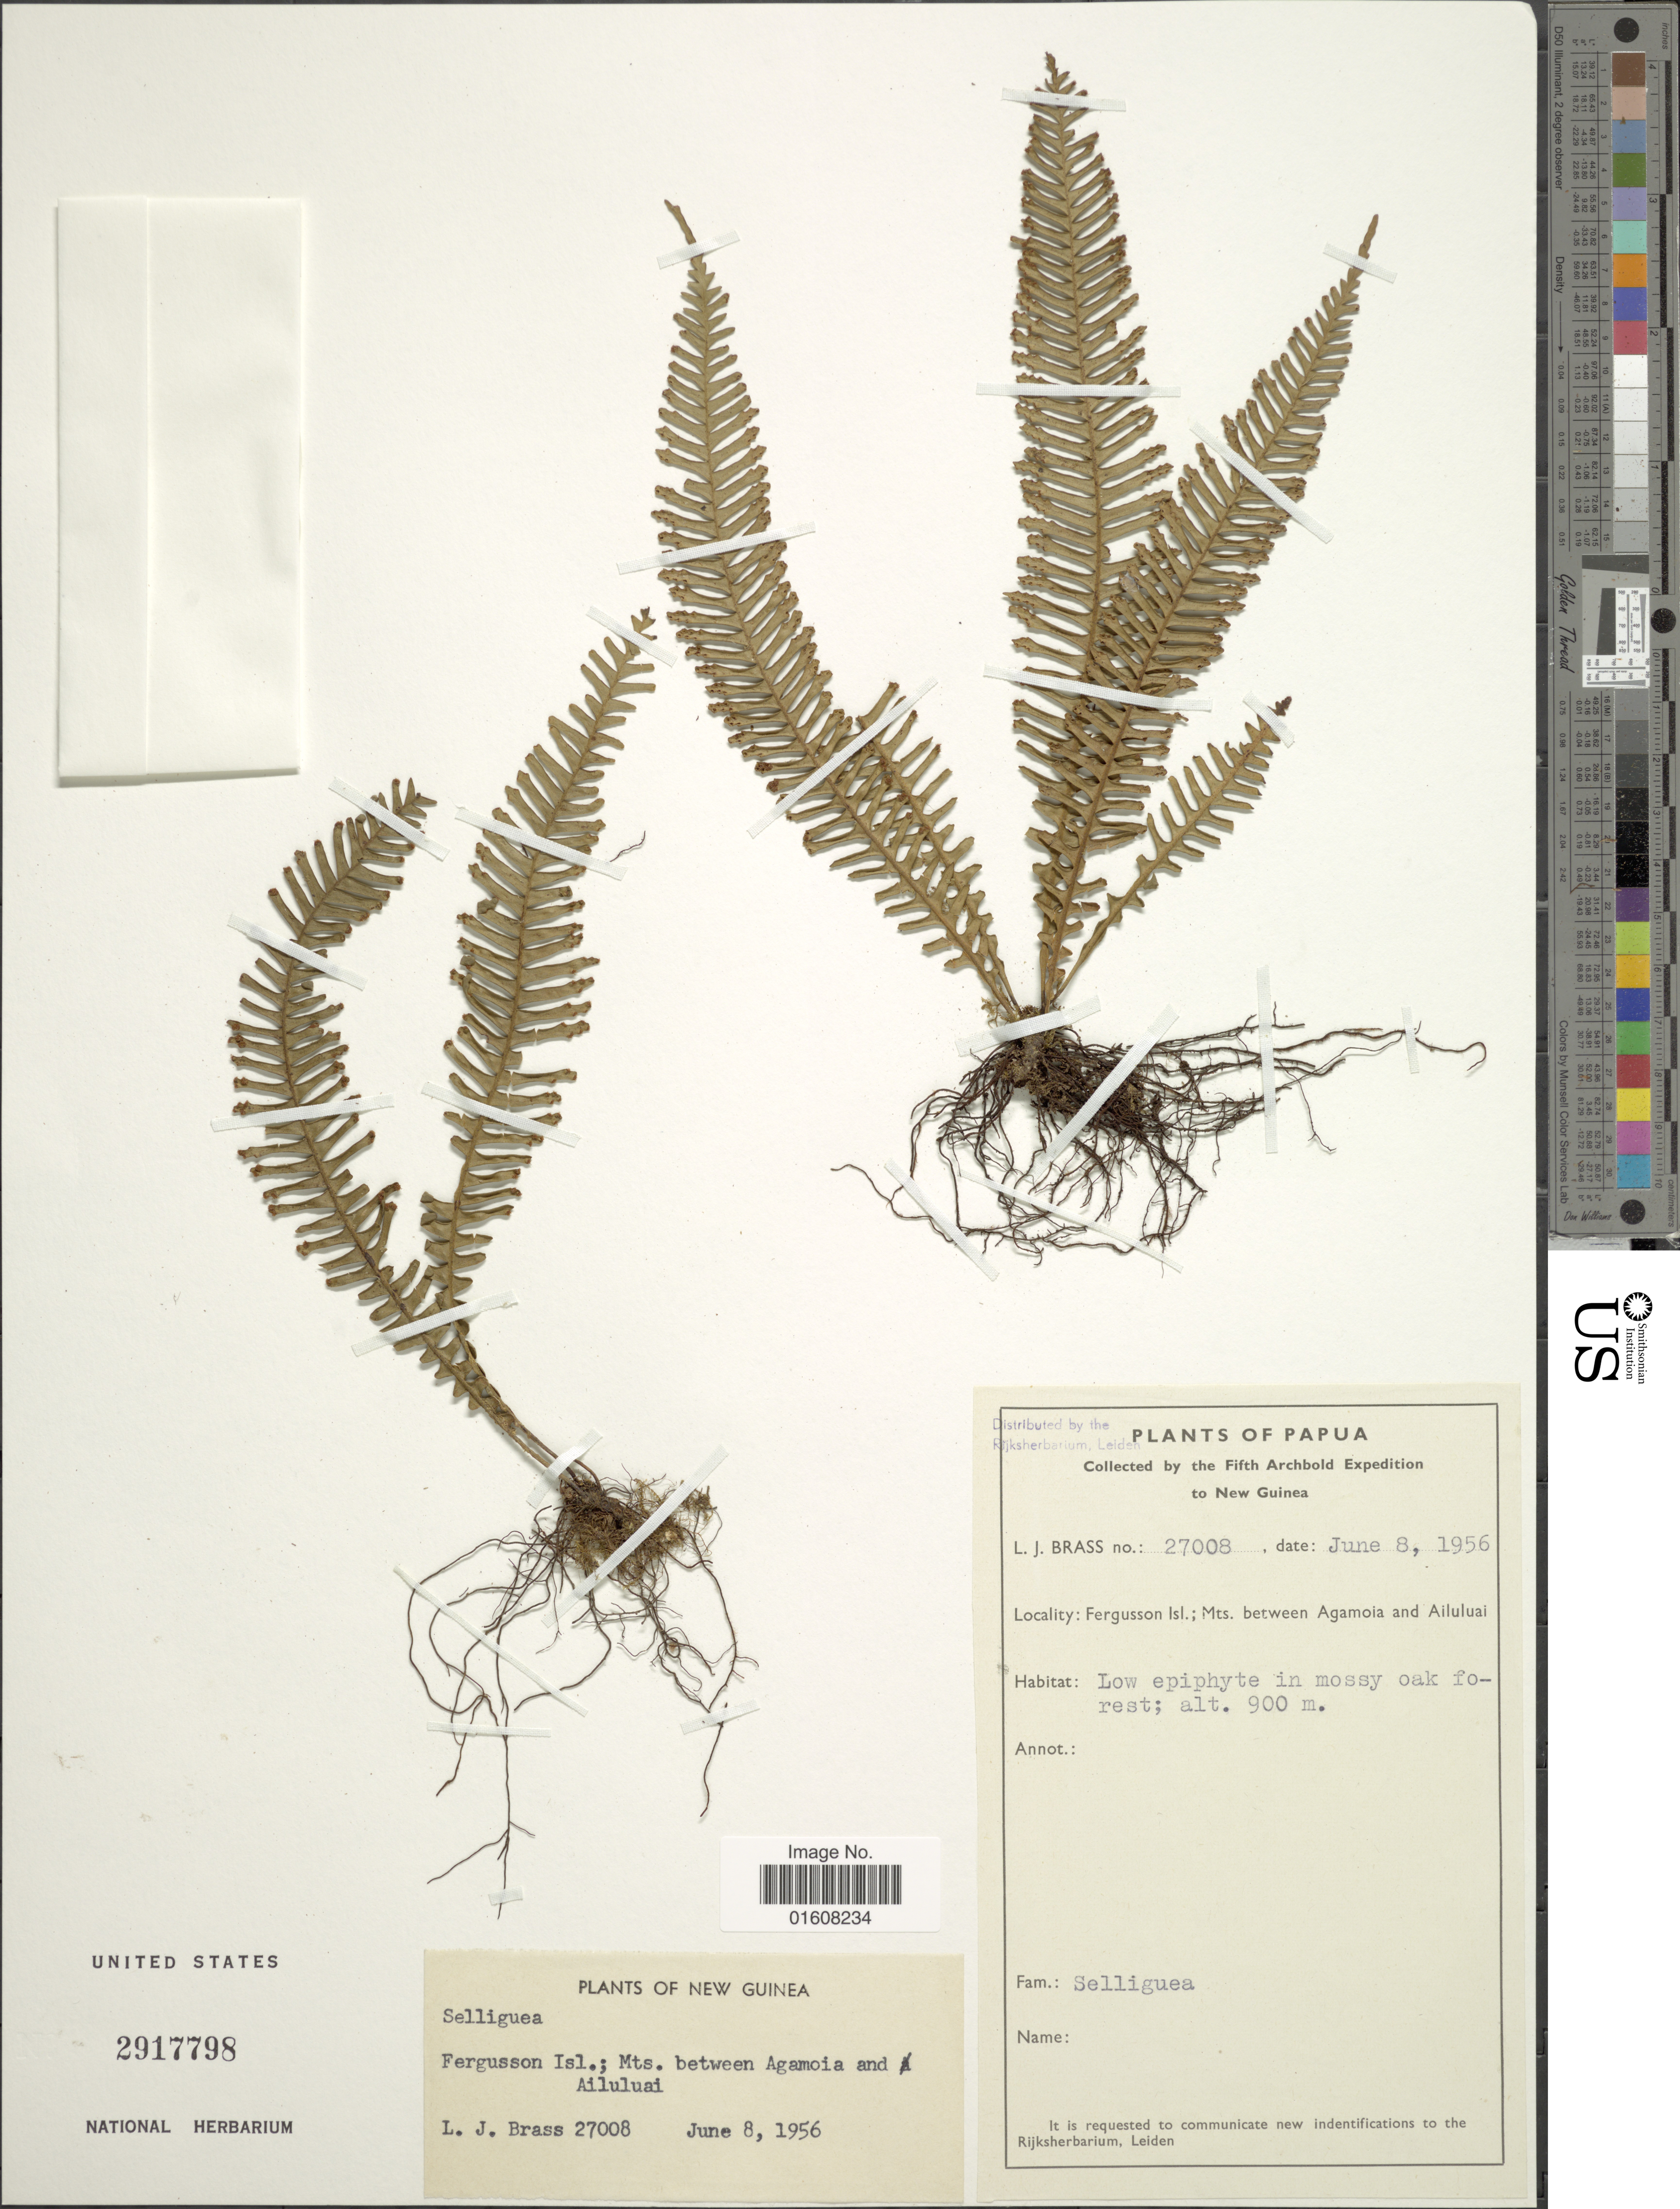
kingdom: Plantae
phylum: Tracheophyta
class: Polypodiopsida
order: Polypodiales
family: Polypodiaceae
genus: Grammitis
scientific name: Grammitis sp.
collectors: L. J. Brass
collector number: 27008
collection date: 1956-06-08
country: Papua New Guinea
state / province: Milne Bay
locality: Papua. New Guinea. Fergusson Isl.; Mts. between Agamoia and Ailuluai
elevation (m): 900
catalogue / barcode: US 2917798